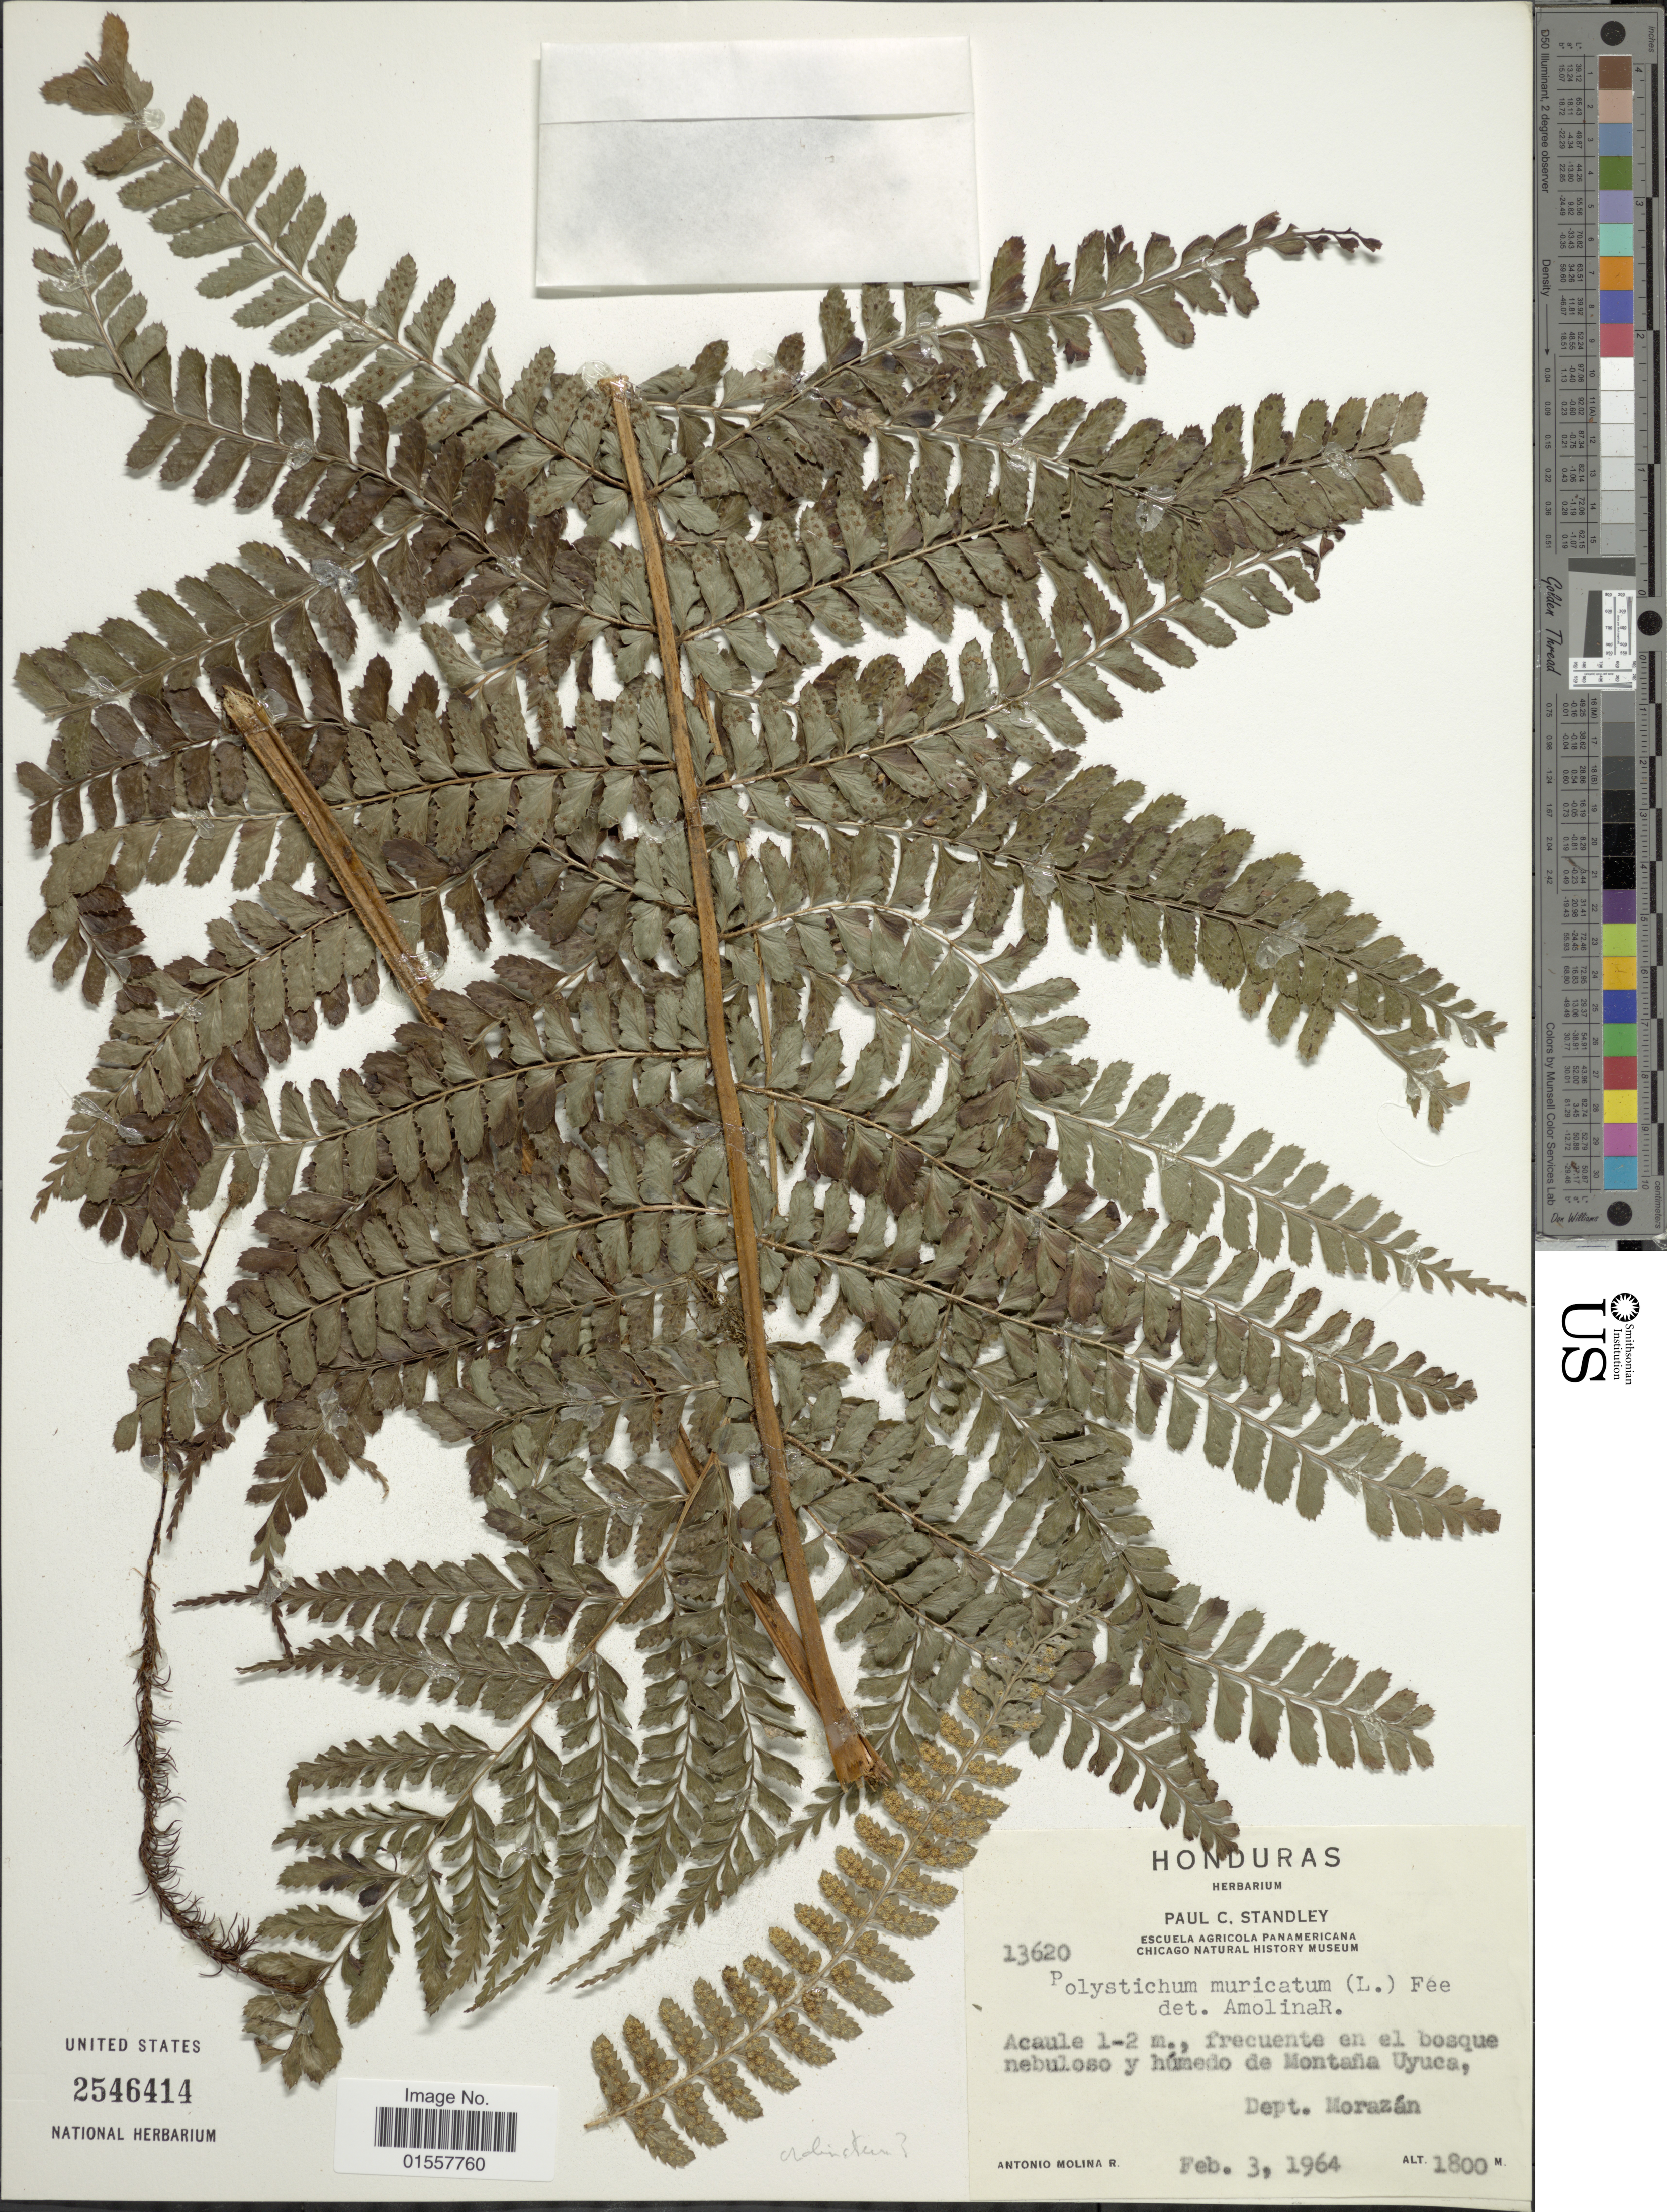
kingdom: Plantae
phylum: Tracheophyta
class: Polypodiopsida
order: Polypodiales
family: Dryopteridaceae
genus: Polystichum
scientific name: Polystichum muricatum var. bicolor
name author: (L.) Fée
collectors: A. Molina R.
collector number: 13620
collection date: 1964-02-03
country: Honduras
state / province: Fco. Morazán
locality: En el bosque nebuloso y humedo de Montana Uyuca, Dept. Morazan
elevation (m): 1800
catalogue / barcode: US 2546414